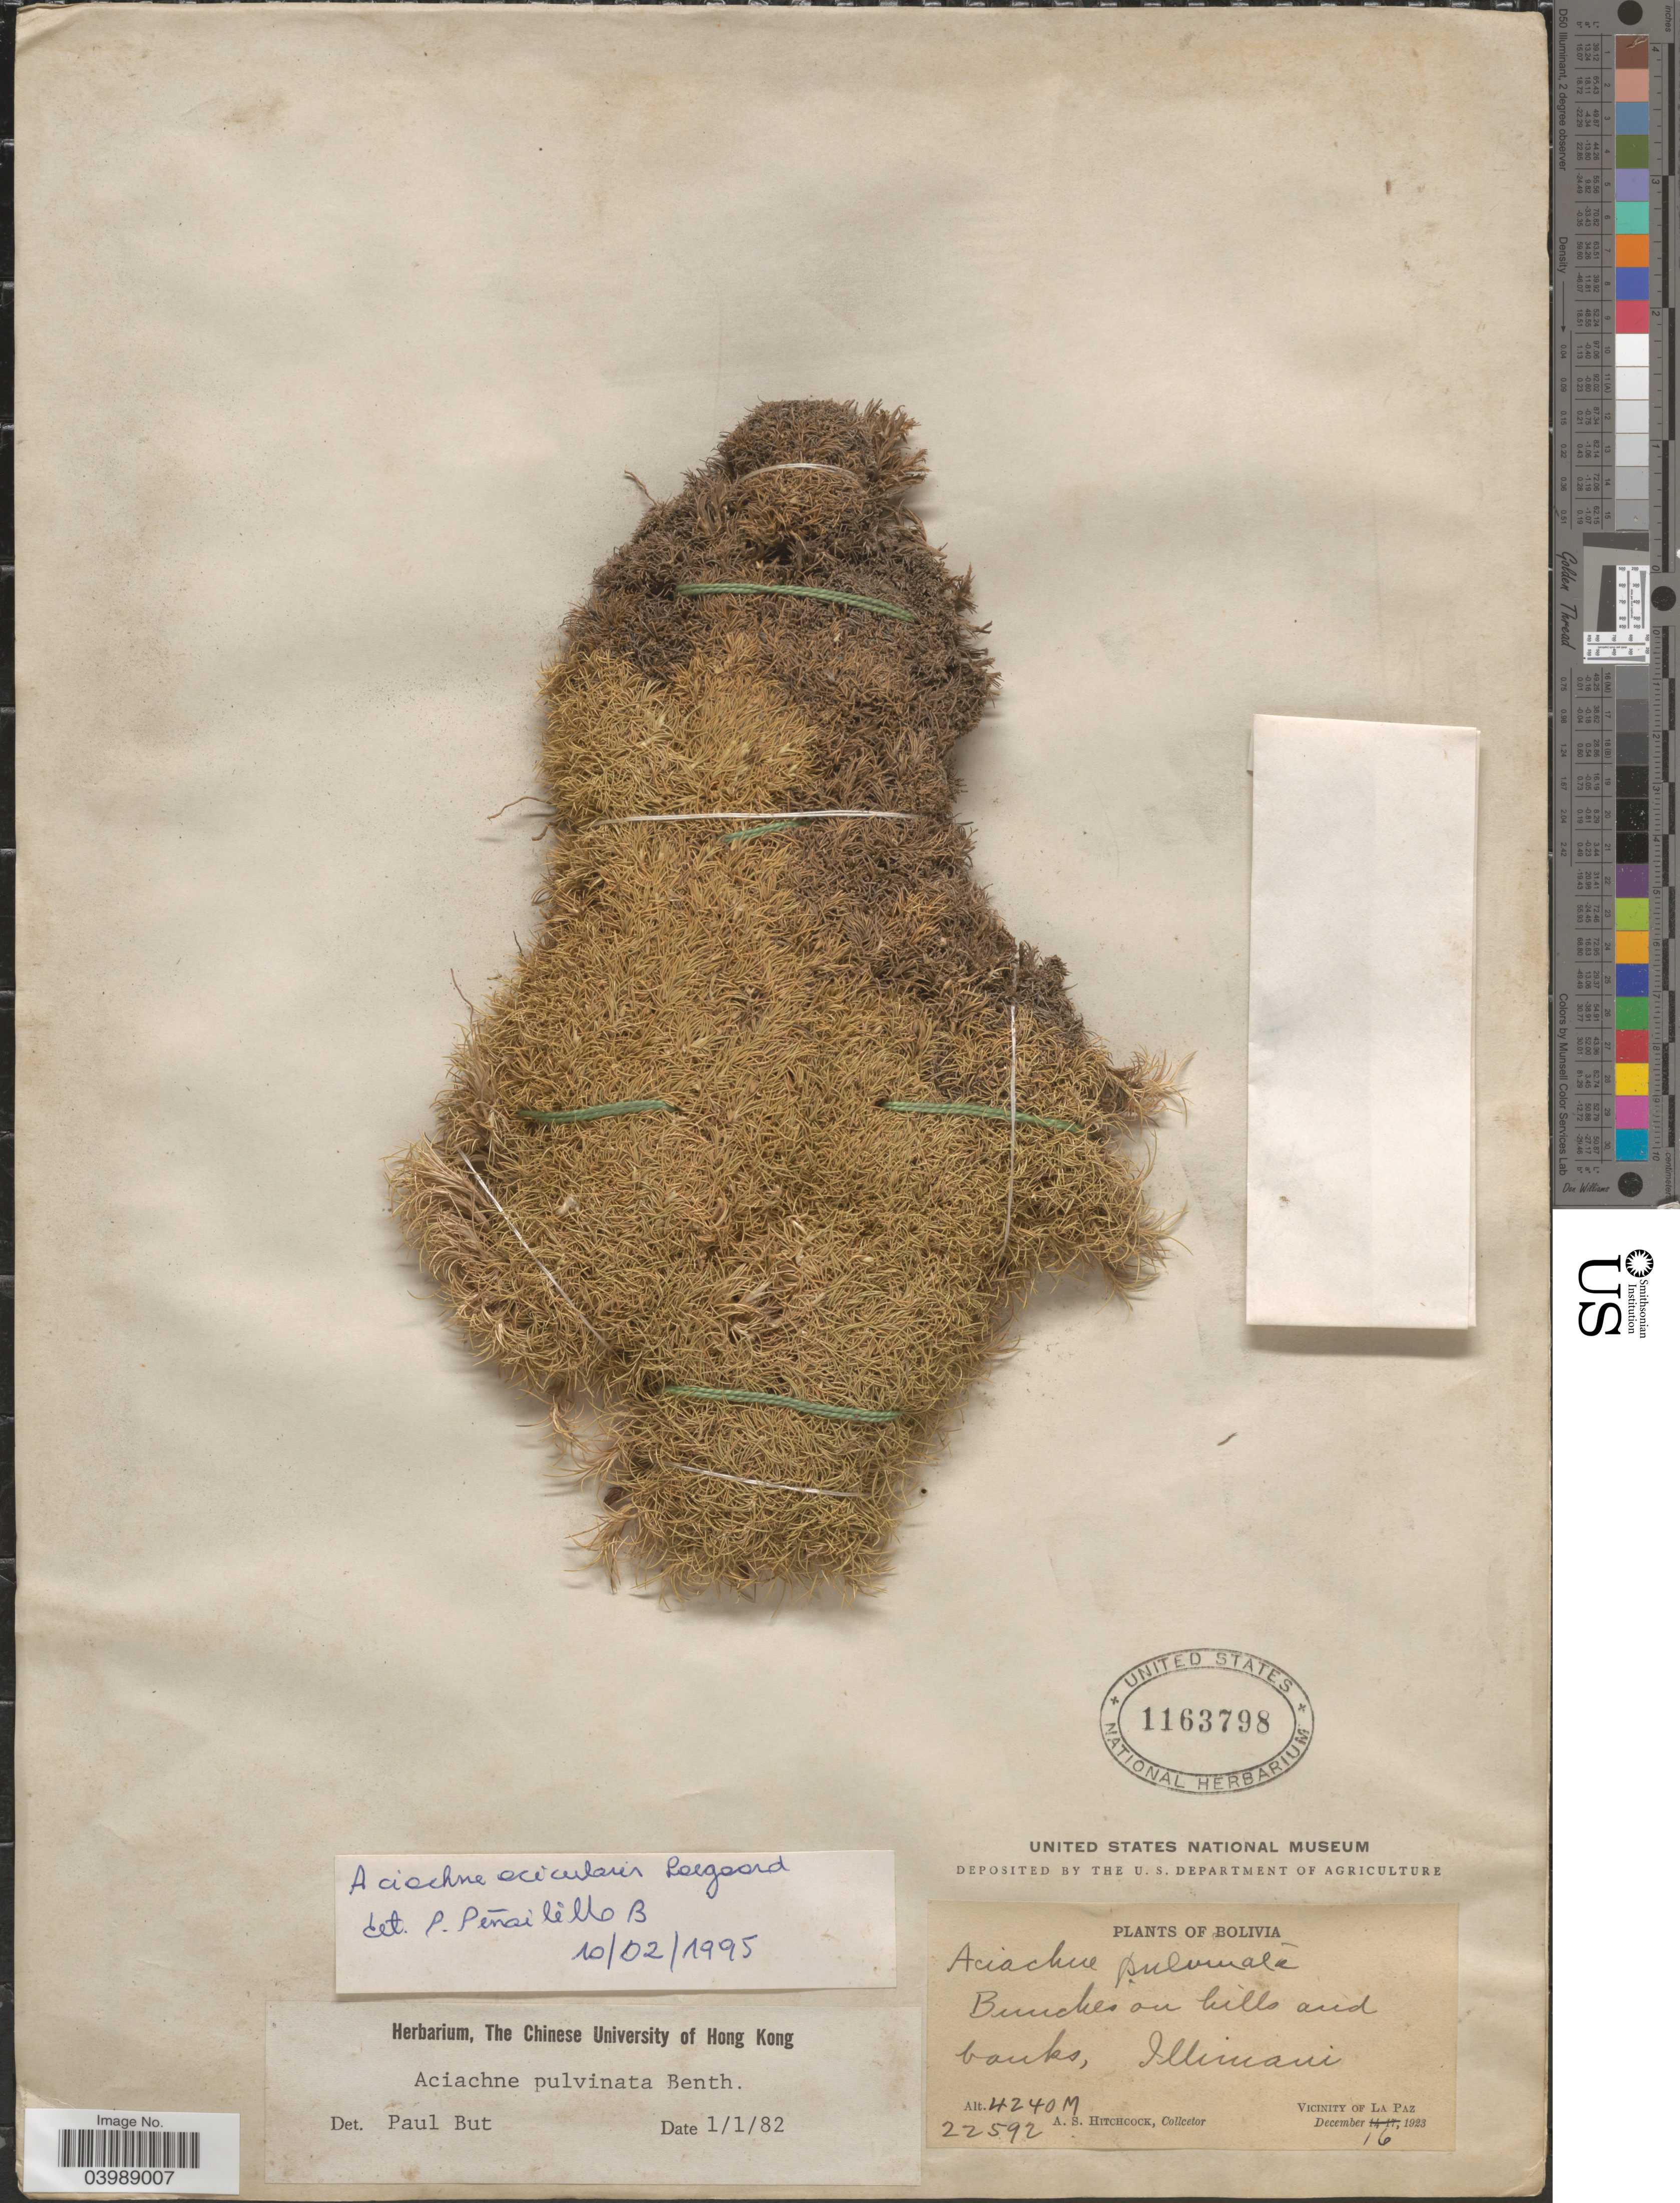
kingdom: Plantae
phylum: Tracheophyta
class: Liliopsida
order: Poales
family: Poaceae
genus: Aciachne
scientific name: Aciachne acicularis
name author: Lægaard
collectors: A. S. Hitchcock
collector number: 22592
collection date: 1923-12-16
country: Bolivia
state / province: La Paz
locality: Illinani. Vicinity of La Paz.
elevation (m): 4240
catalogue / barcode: US 1163798